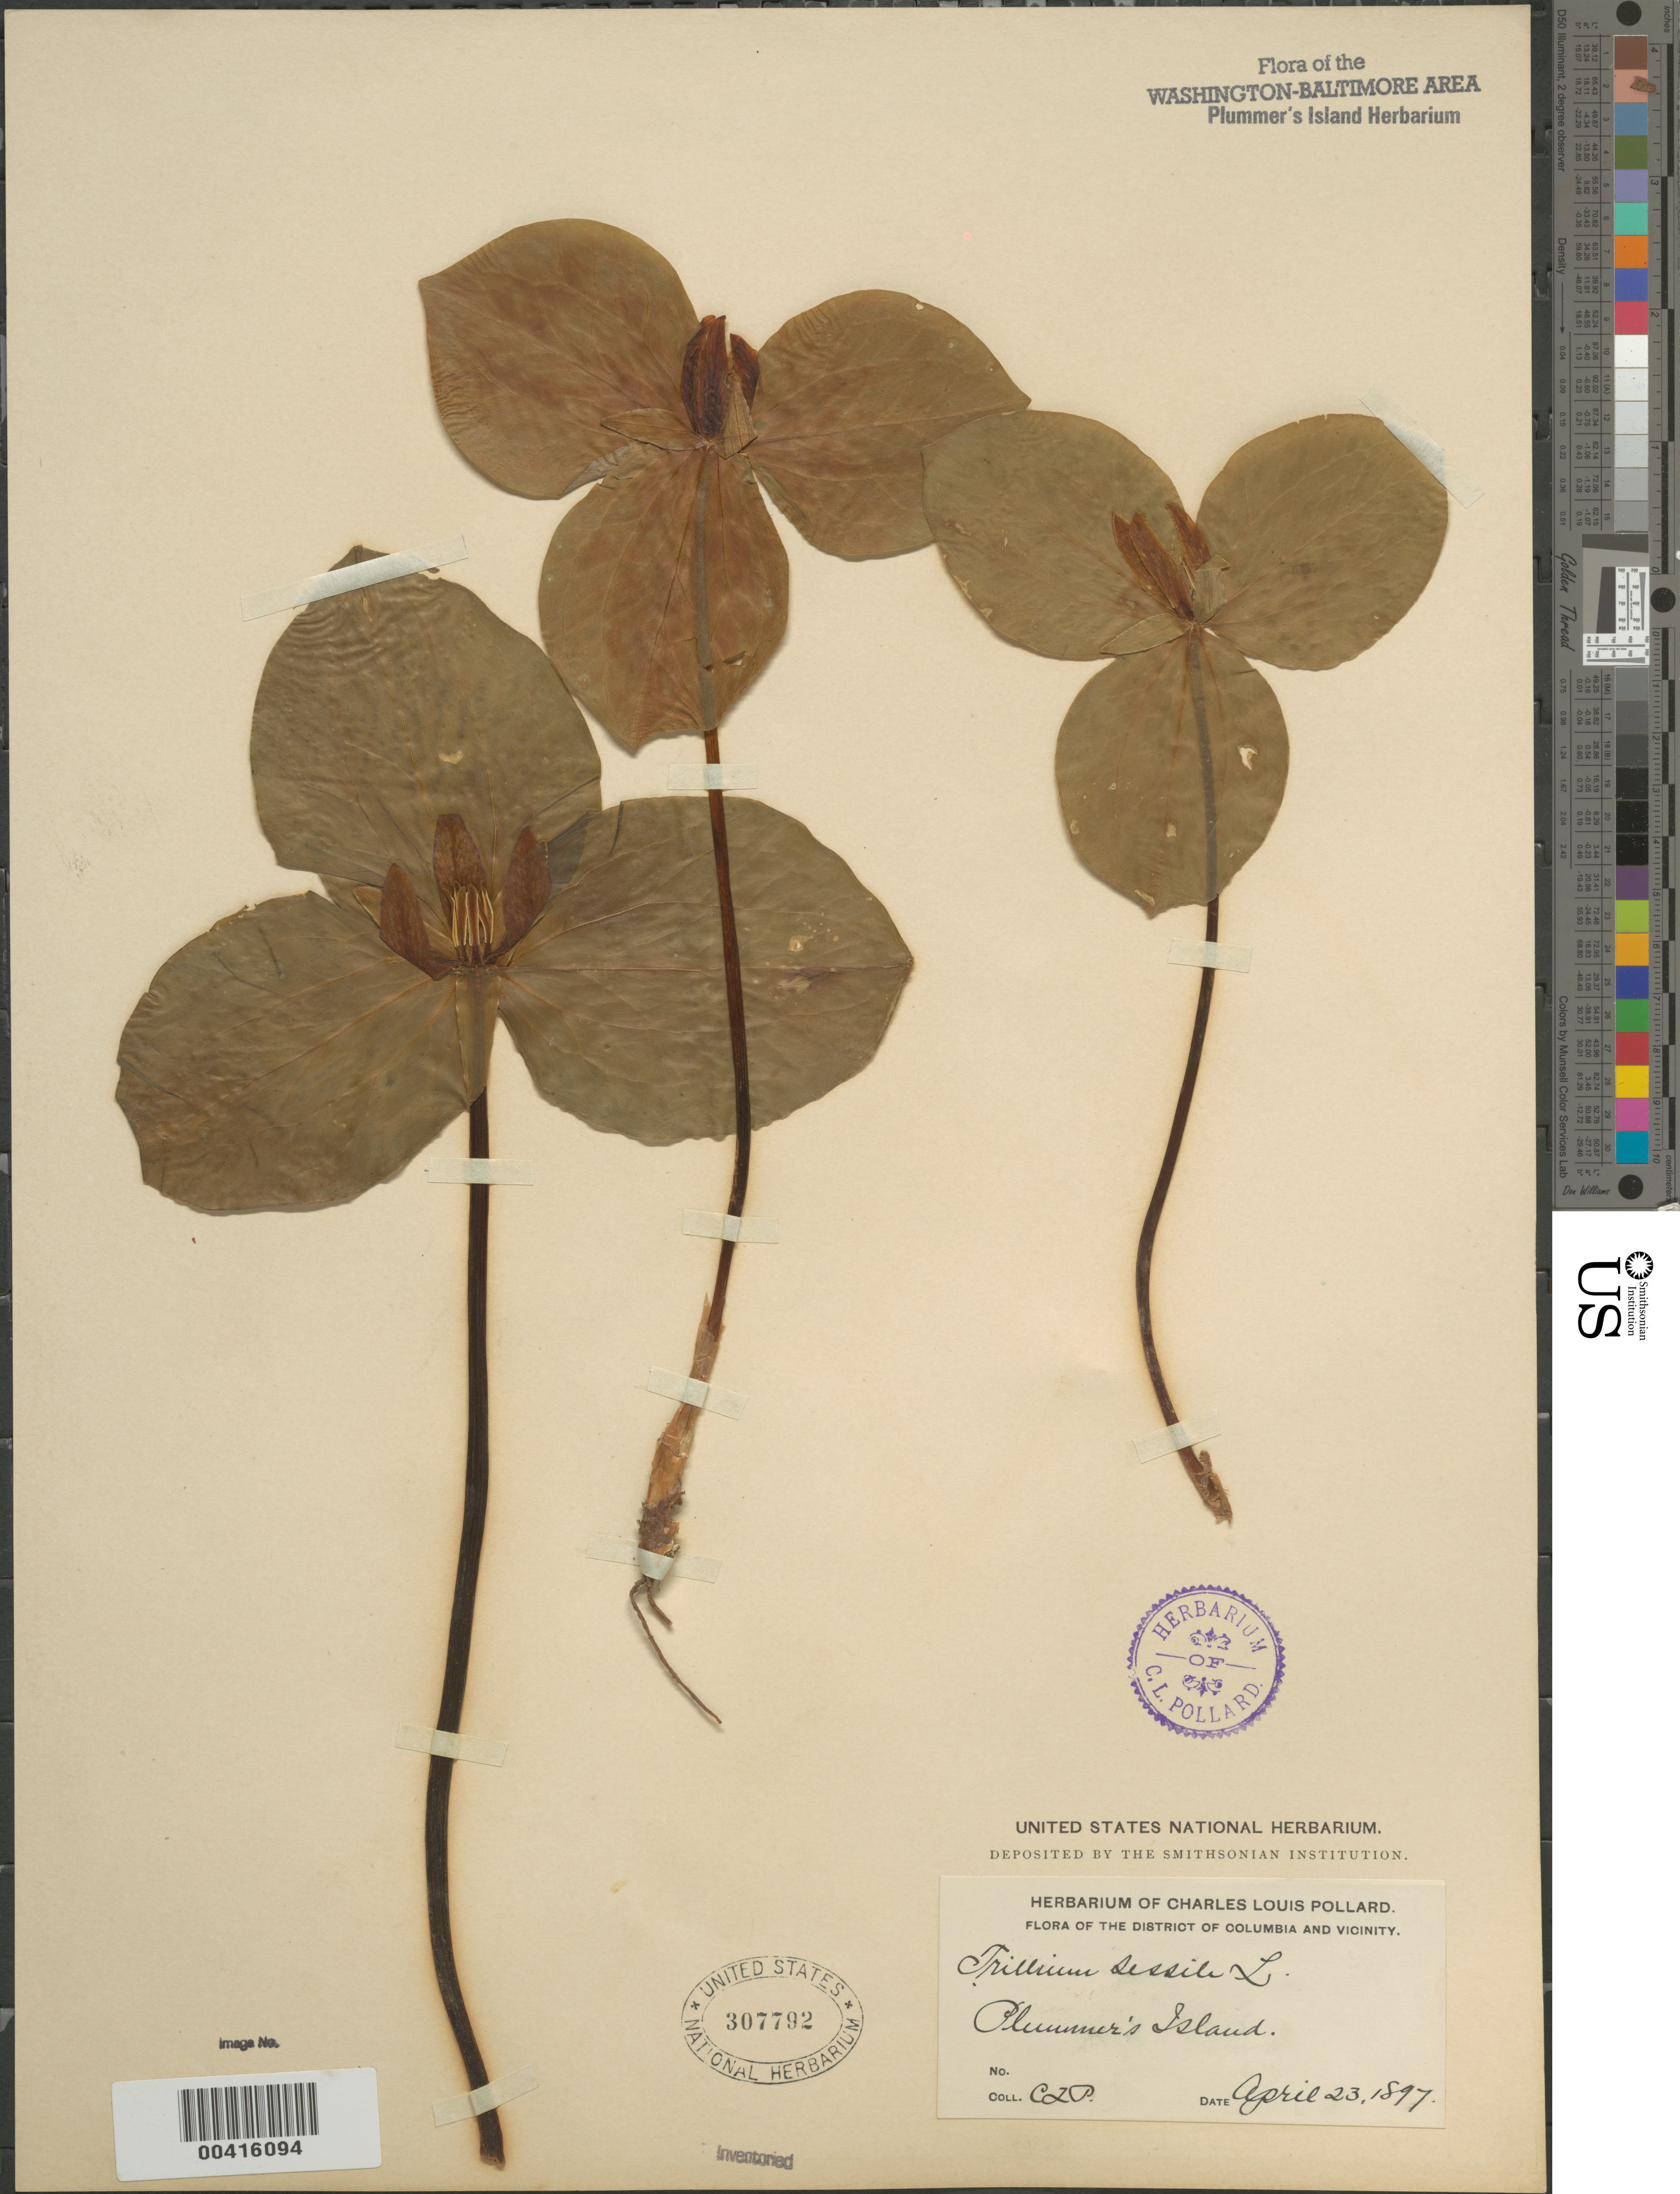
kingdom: Plantae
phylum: Tracheophyta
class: Liliopsida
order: Liliales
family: Melanthiaceae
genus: Trillium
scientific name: Trillium sessile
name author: L.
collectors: C. L. Pollard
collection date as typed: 23 Apr 1897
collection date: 1897-04-23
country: United States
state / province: Maryland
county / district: Montgomery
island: Plummers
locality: Plummer's Island C. & O. Canal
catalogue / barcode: US 307792